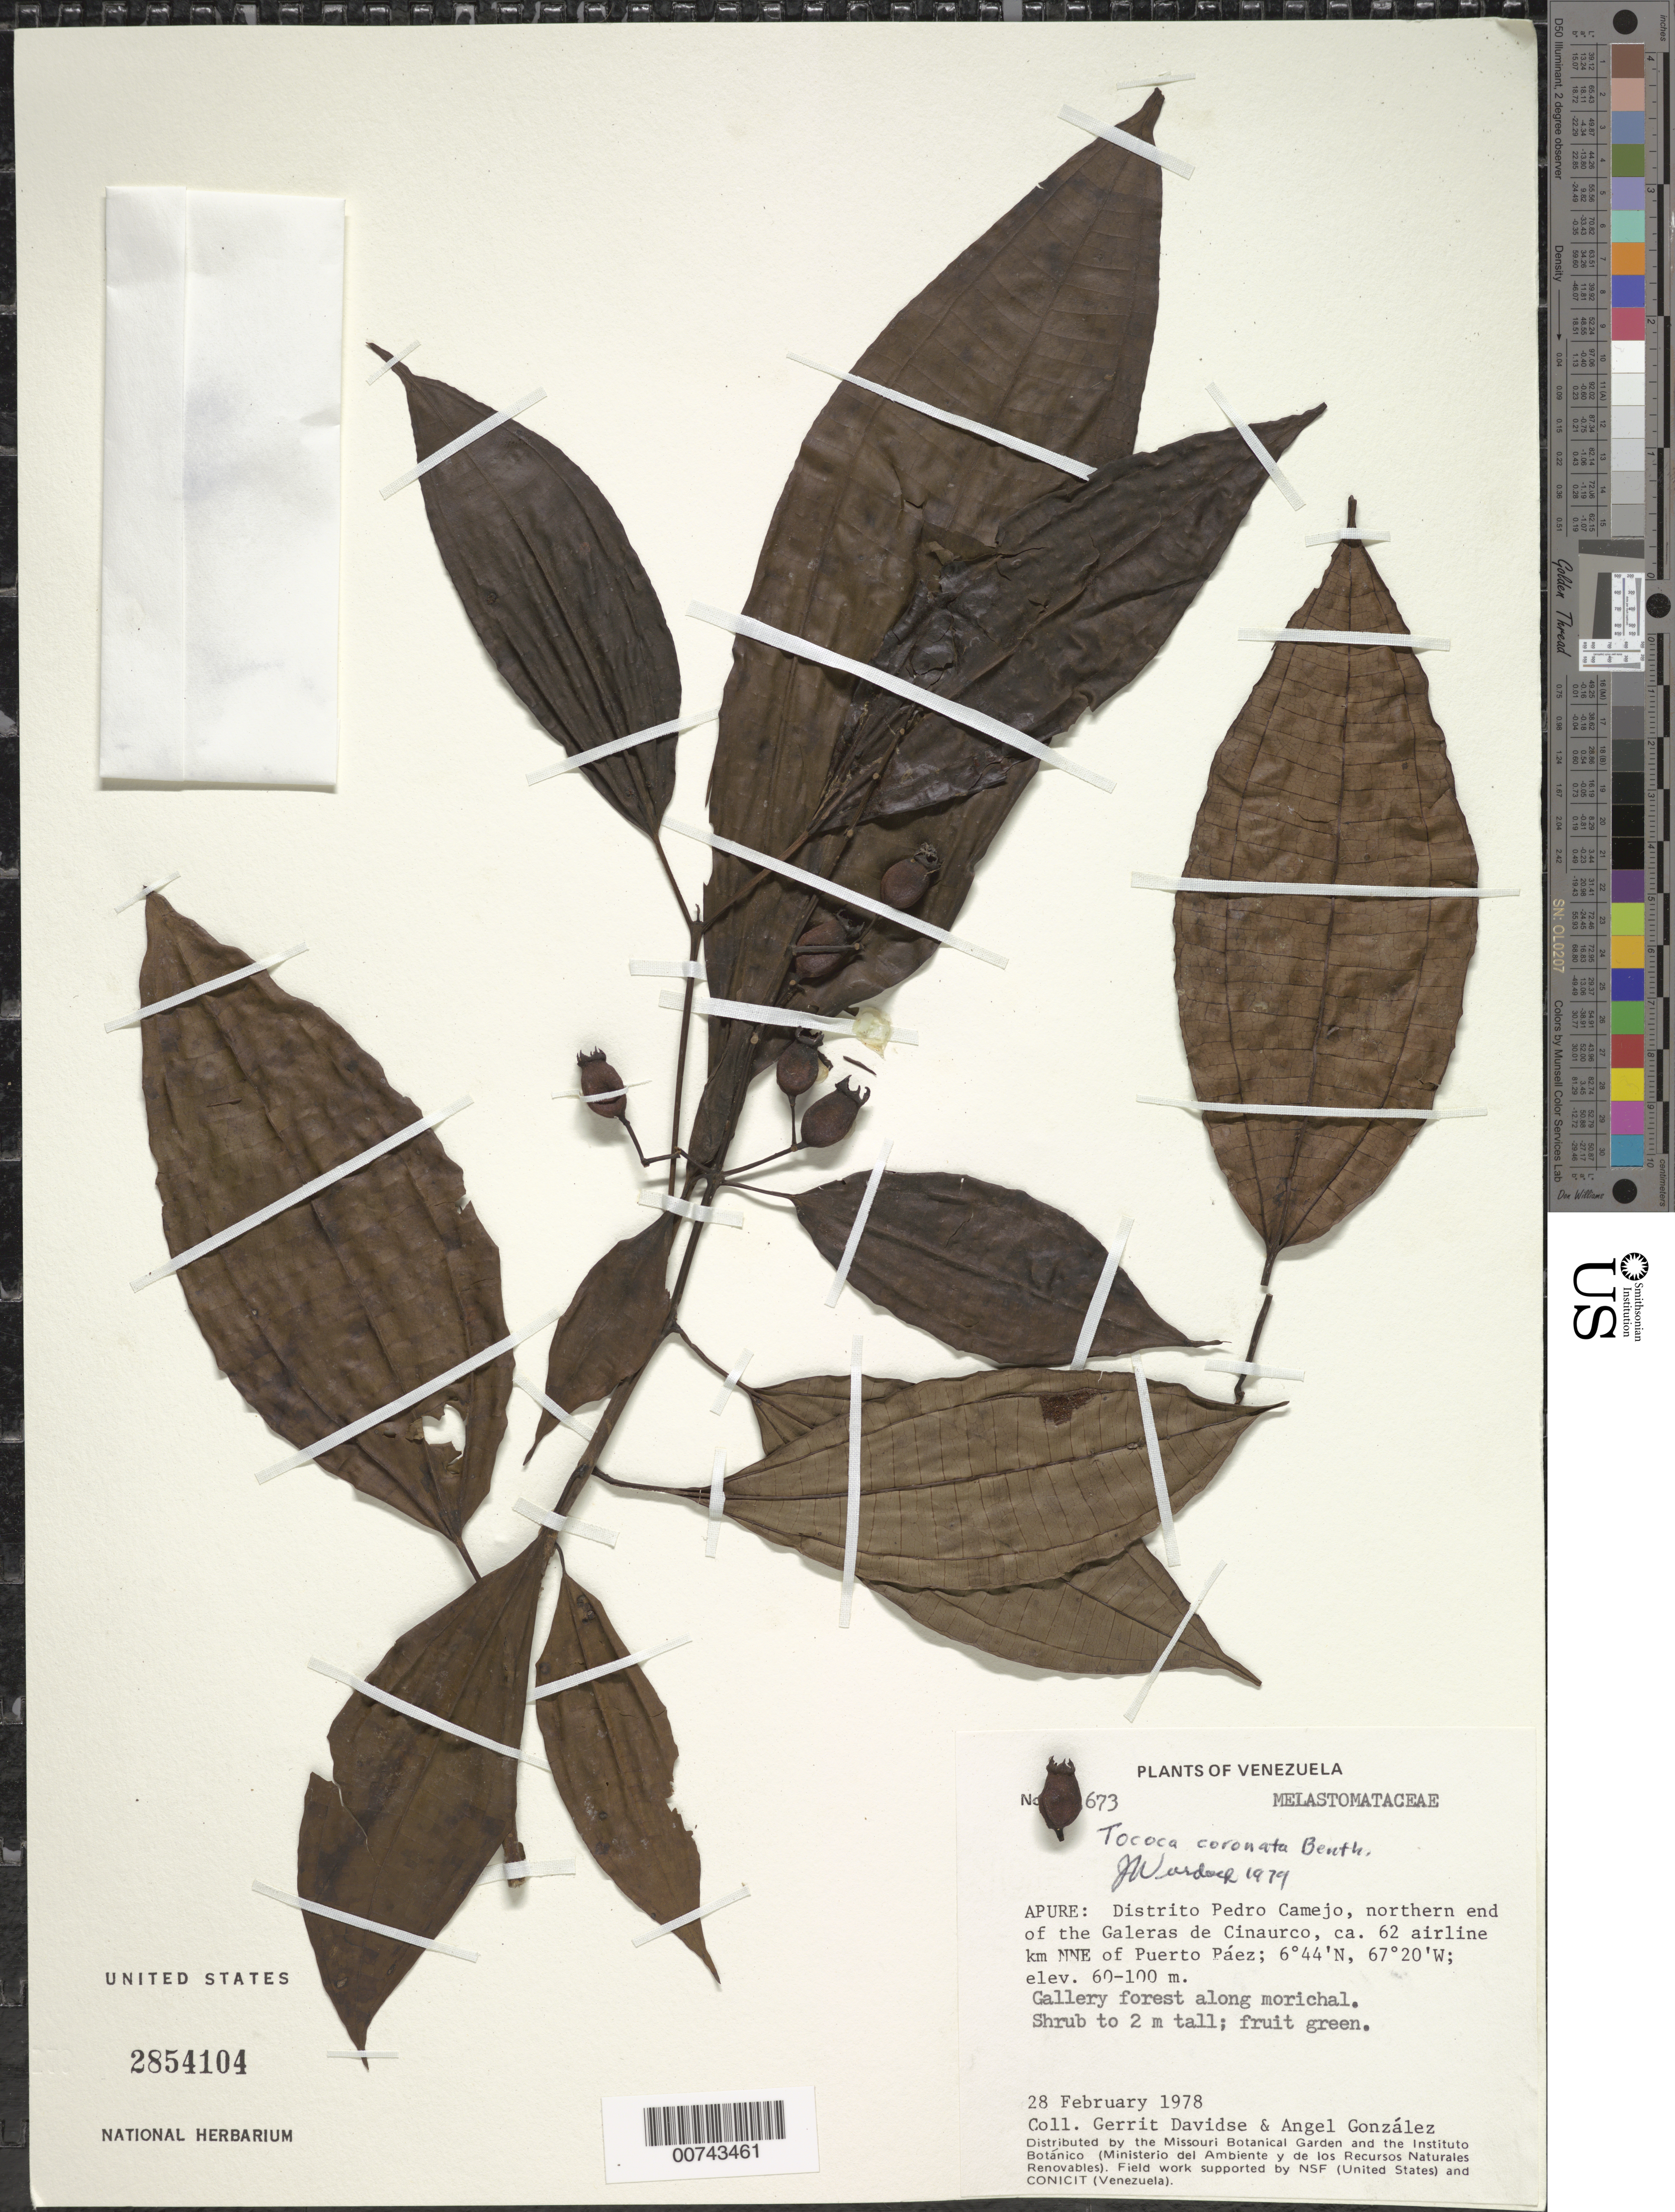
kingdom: Plantae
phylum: Tracheophyta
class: Magnoliopsida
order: Myrtales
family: Melastomataceae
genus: Tococa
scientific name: Tococa coronata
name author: Benth.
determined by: Wurdack, John J., (US), US (UNITED STATES)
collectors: G. Davidse & A. C. González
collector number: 14673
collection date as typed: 28-Feb-78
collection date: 1978-02-28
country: Venezuela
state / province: Amazonas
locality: Dtto. Pedro Camejo, northern end of the Galeras de Cinaurco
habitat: Gallery forest among morichal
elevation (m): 60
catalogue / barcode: US 2854104